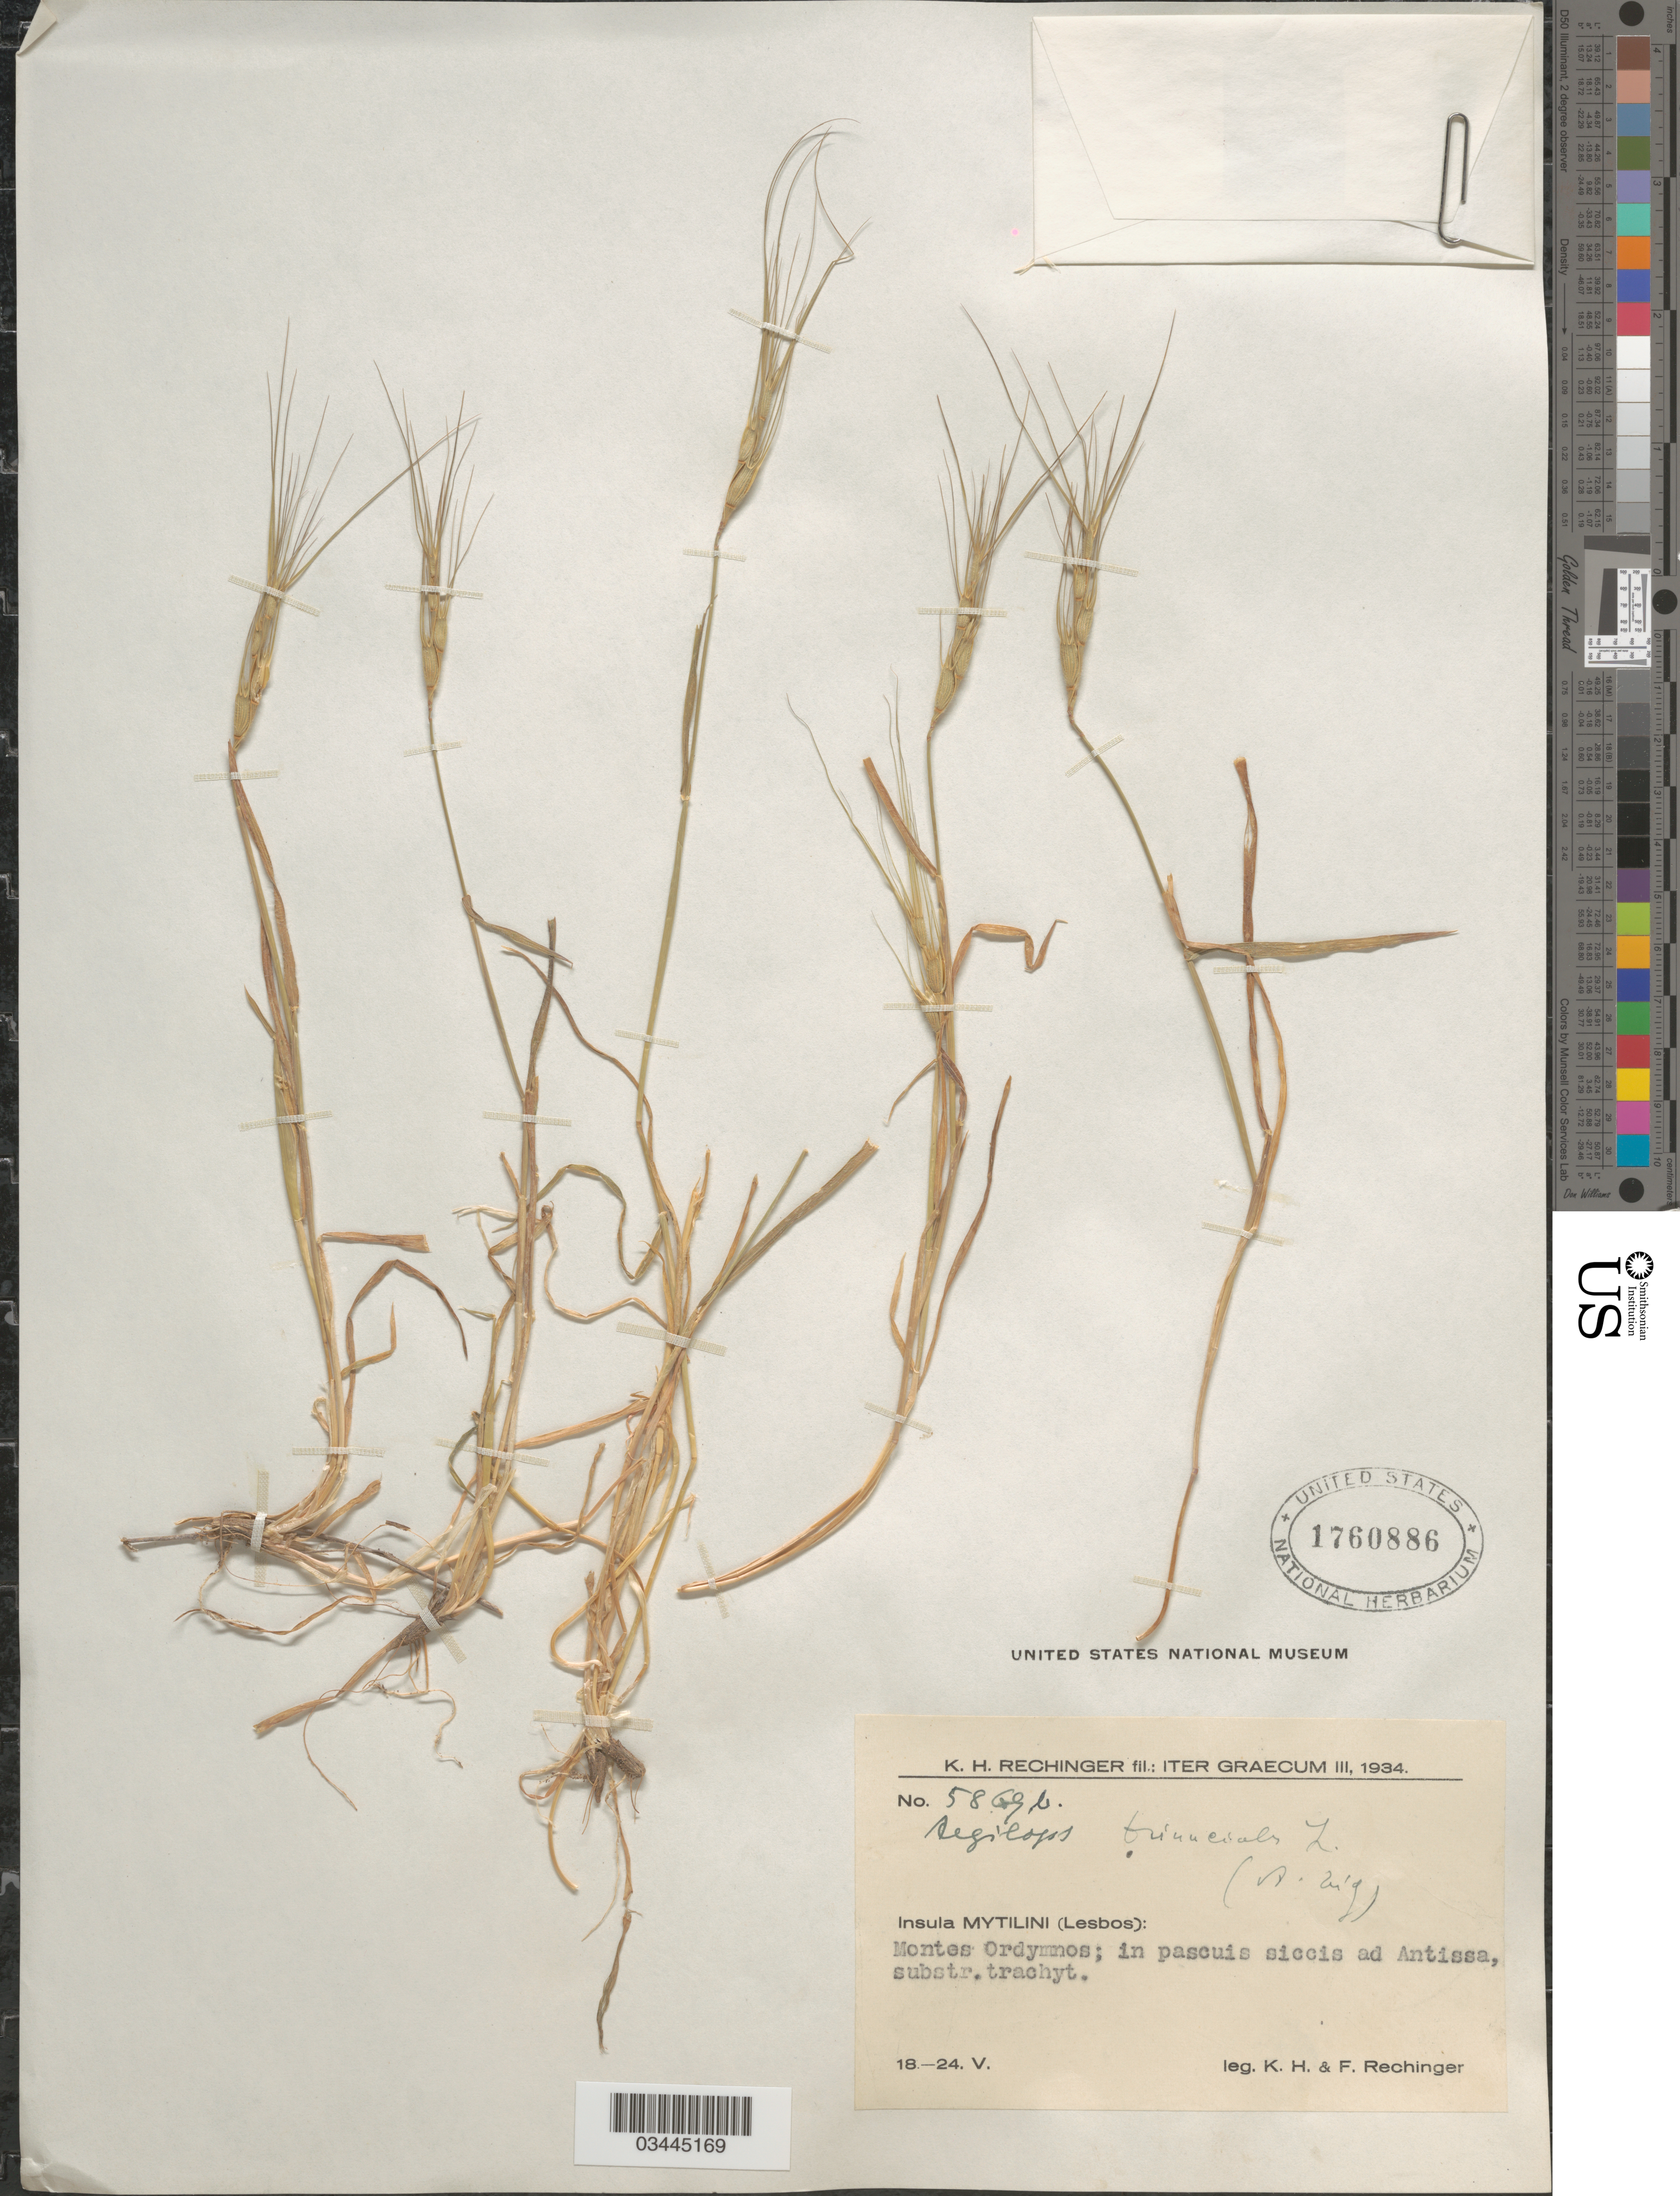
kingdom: Plantae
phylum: Tracheophyta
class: Liliopsida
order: Poales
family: Poaceae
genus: Aegilops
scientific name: Aegilops triuncialis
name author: L.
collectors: K. H. Rechinger & F. Rechinger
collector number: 5869b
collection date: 1934-05-18/1934-05-24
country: Greece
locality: Iter Graecum III, 1934. Insula Mytilini (Lesbos): Montes Ordymnos; in pascuis siccis ad Antissa, substr. trachyt.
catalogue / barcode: US 1760886